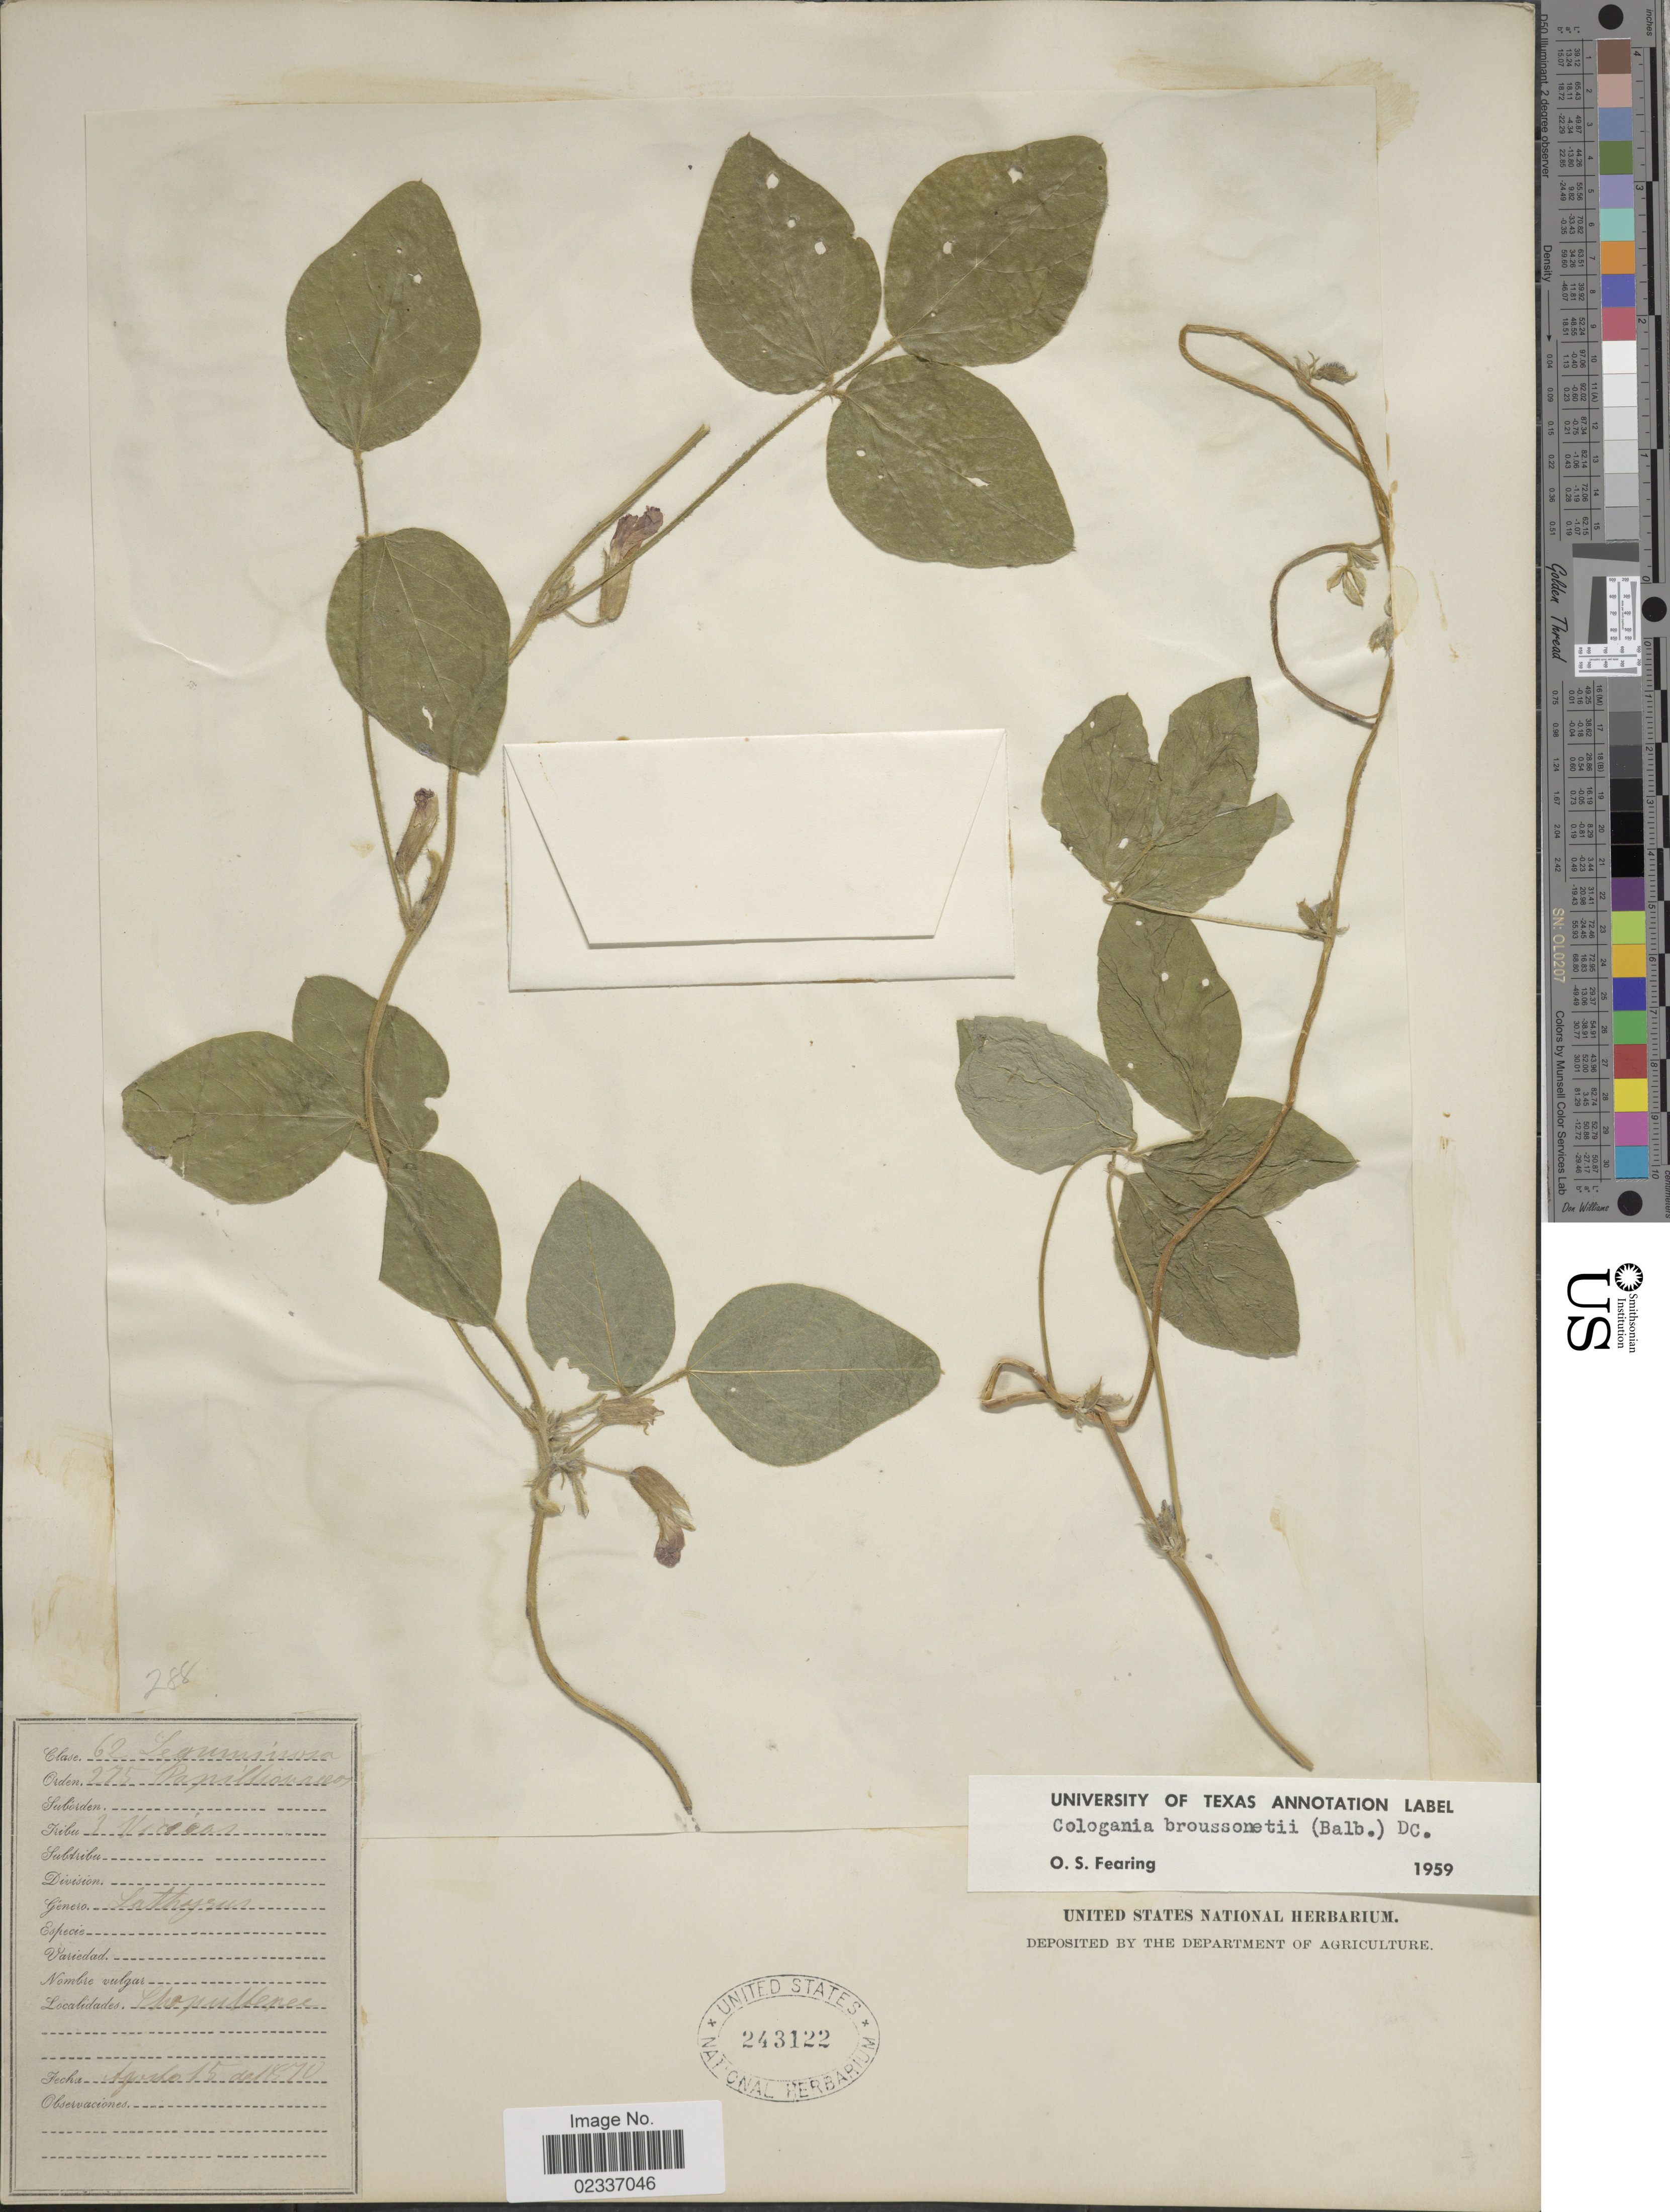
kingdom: Plantae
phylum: Tracheophyta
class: Magnoliopsida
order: Fabales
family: Fabaceae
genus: Cologania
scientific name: Cologania broussonetii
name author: (Balb.) DC.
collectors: ex herb. U. S. Department of Agriculture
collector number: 62/275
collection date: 1870-08-15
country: Mexico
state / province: México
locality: Chapultepec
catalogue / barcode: US 243122